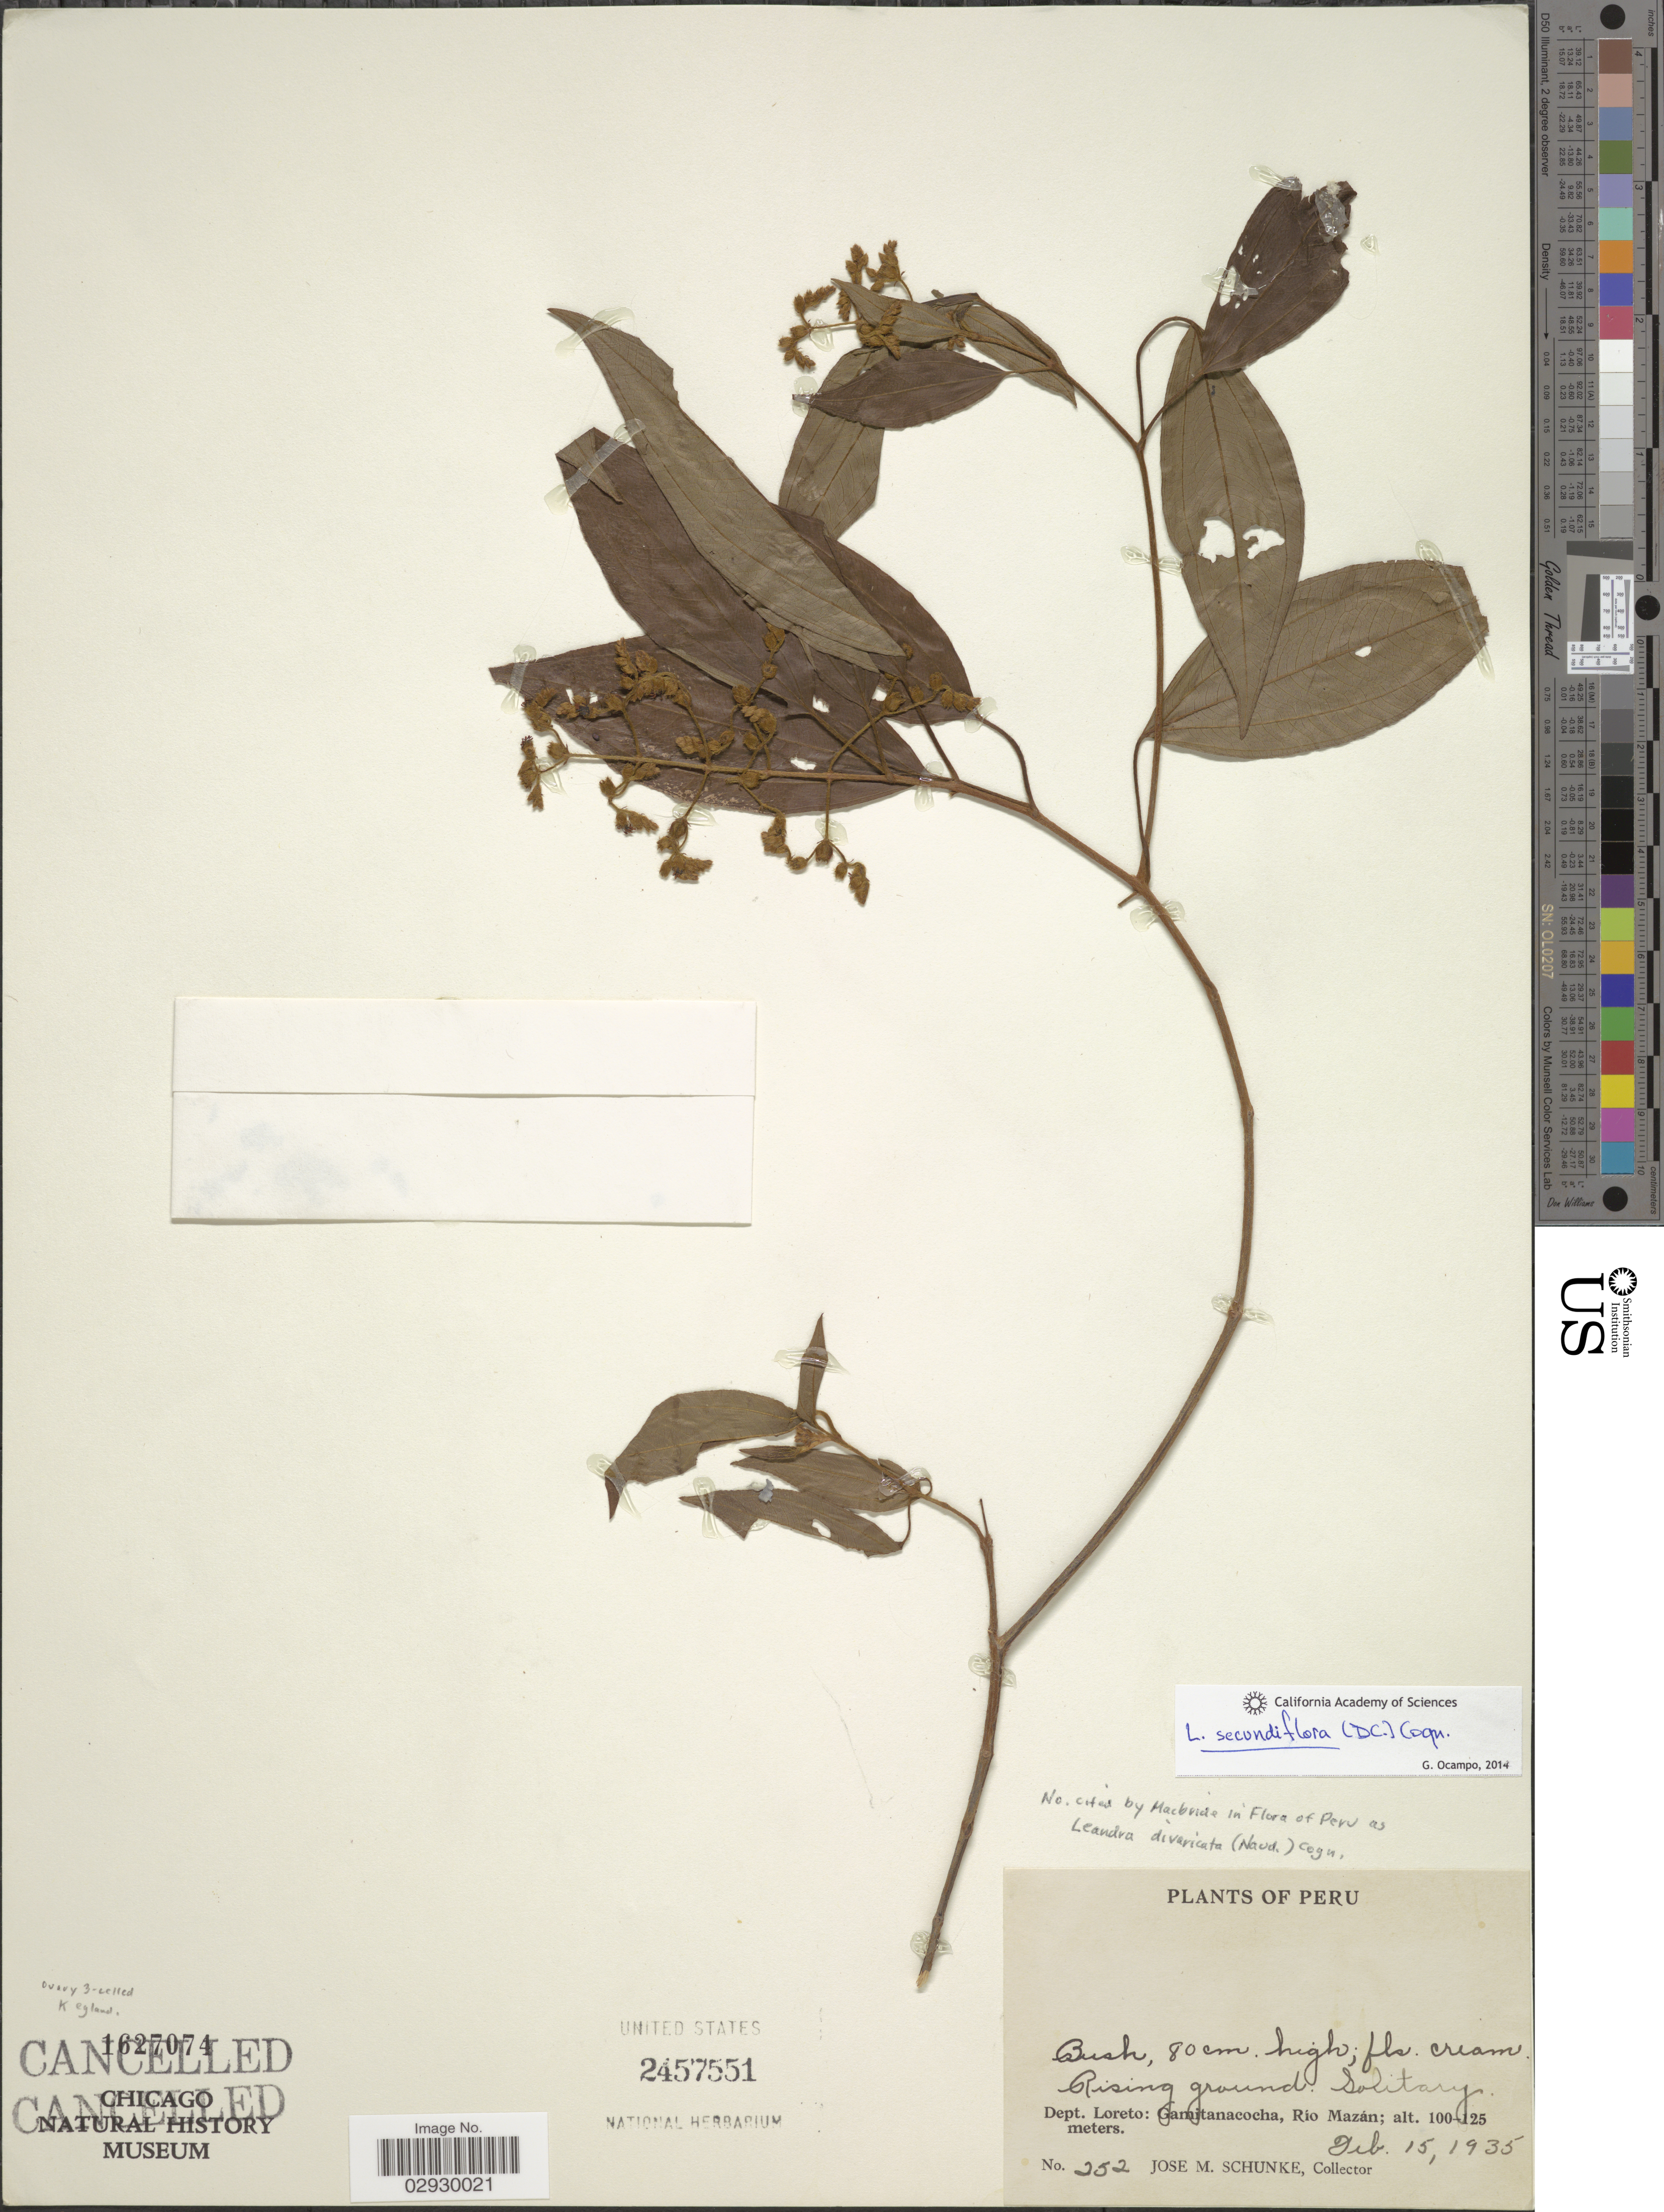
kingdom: Plantae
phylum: Tracheophyta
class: Magnoliopsida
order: Myrtales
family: Melastomataceae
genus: Leandra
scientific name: Leandra secundiflora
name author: (DC.) Cogn.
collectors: J. M. Schunke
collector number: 252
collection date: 1935-02-15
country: Peru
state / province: Loreto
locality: Dept. Loreto: Gamitanacocha, Río Mazán.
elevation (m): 100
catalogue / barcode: US 2457551